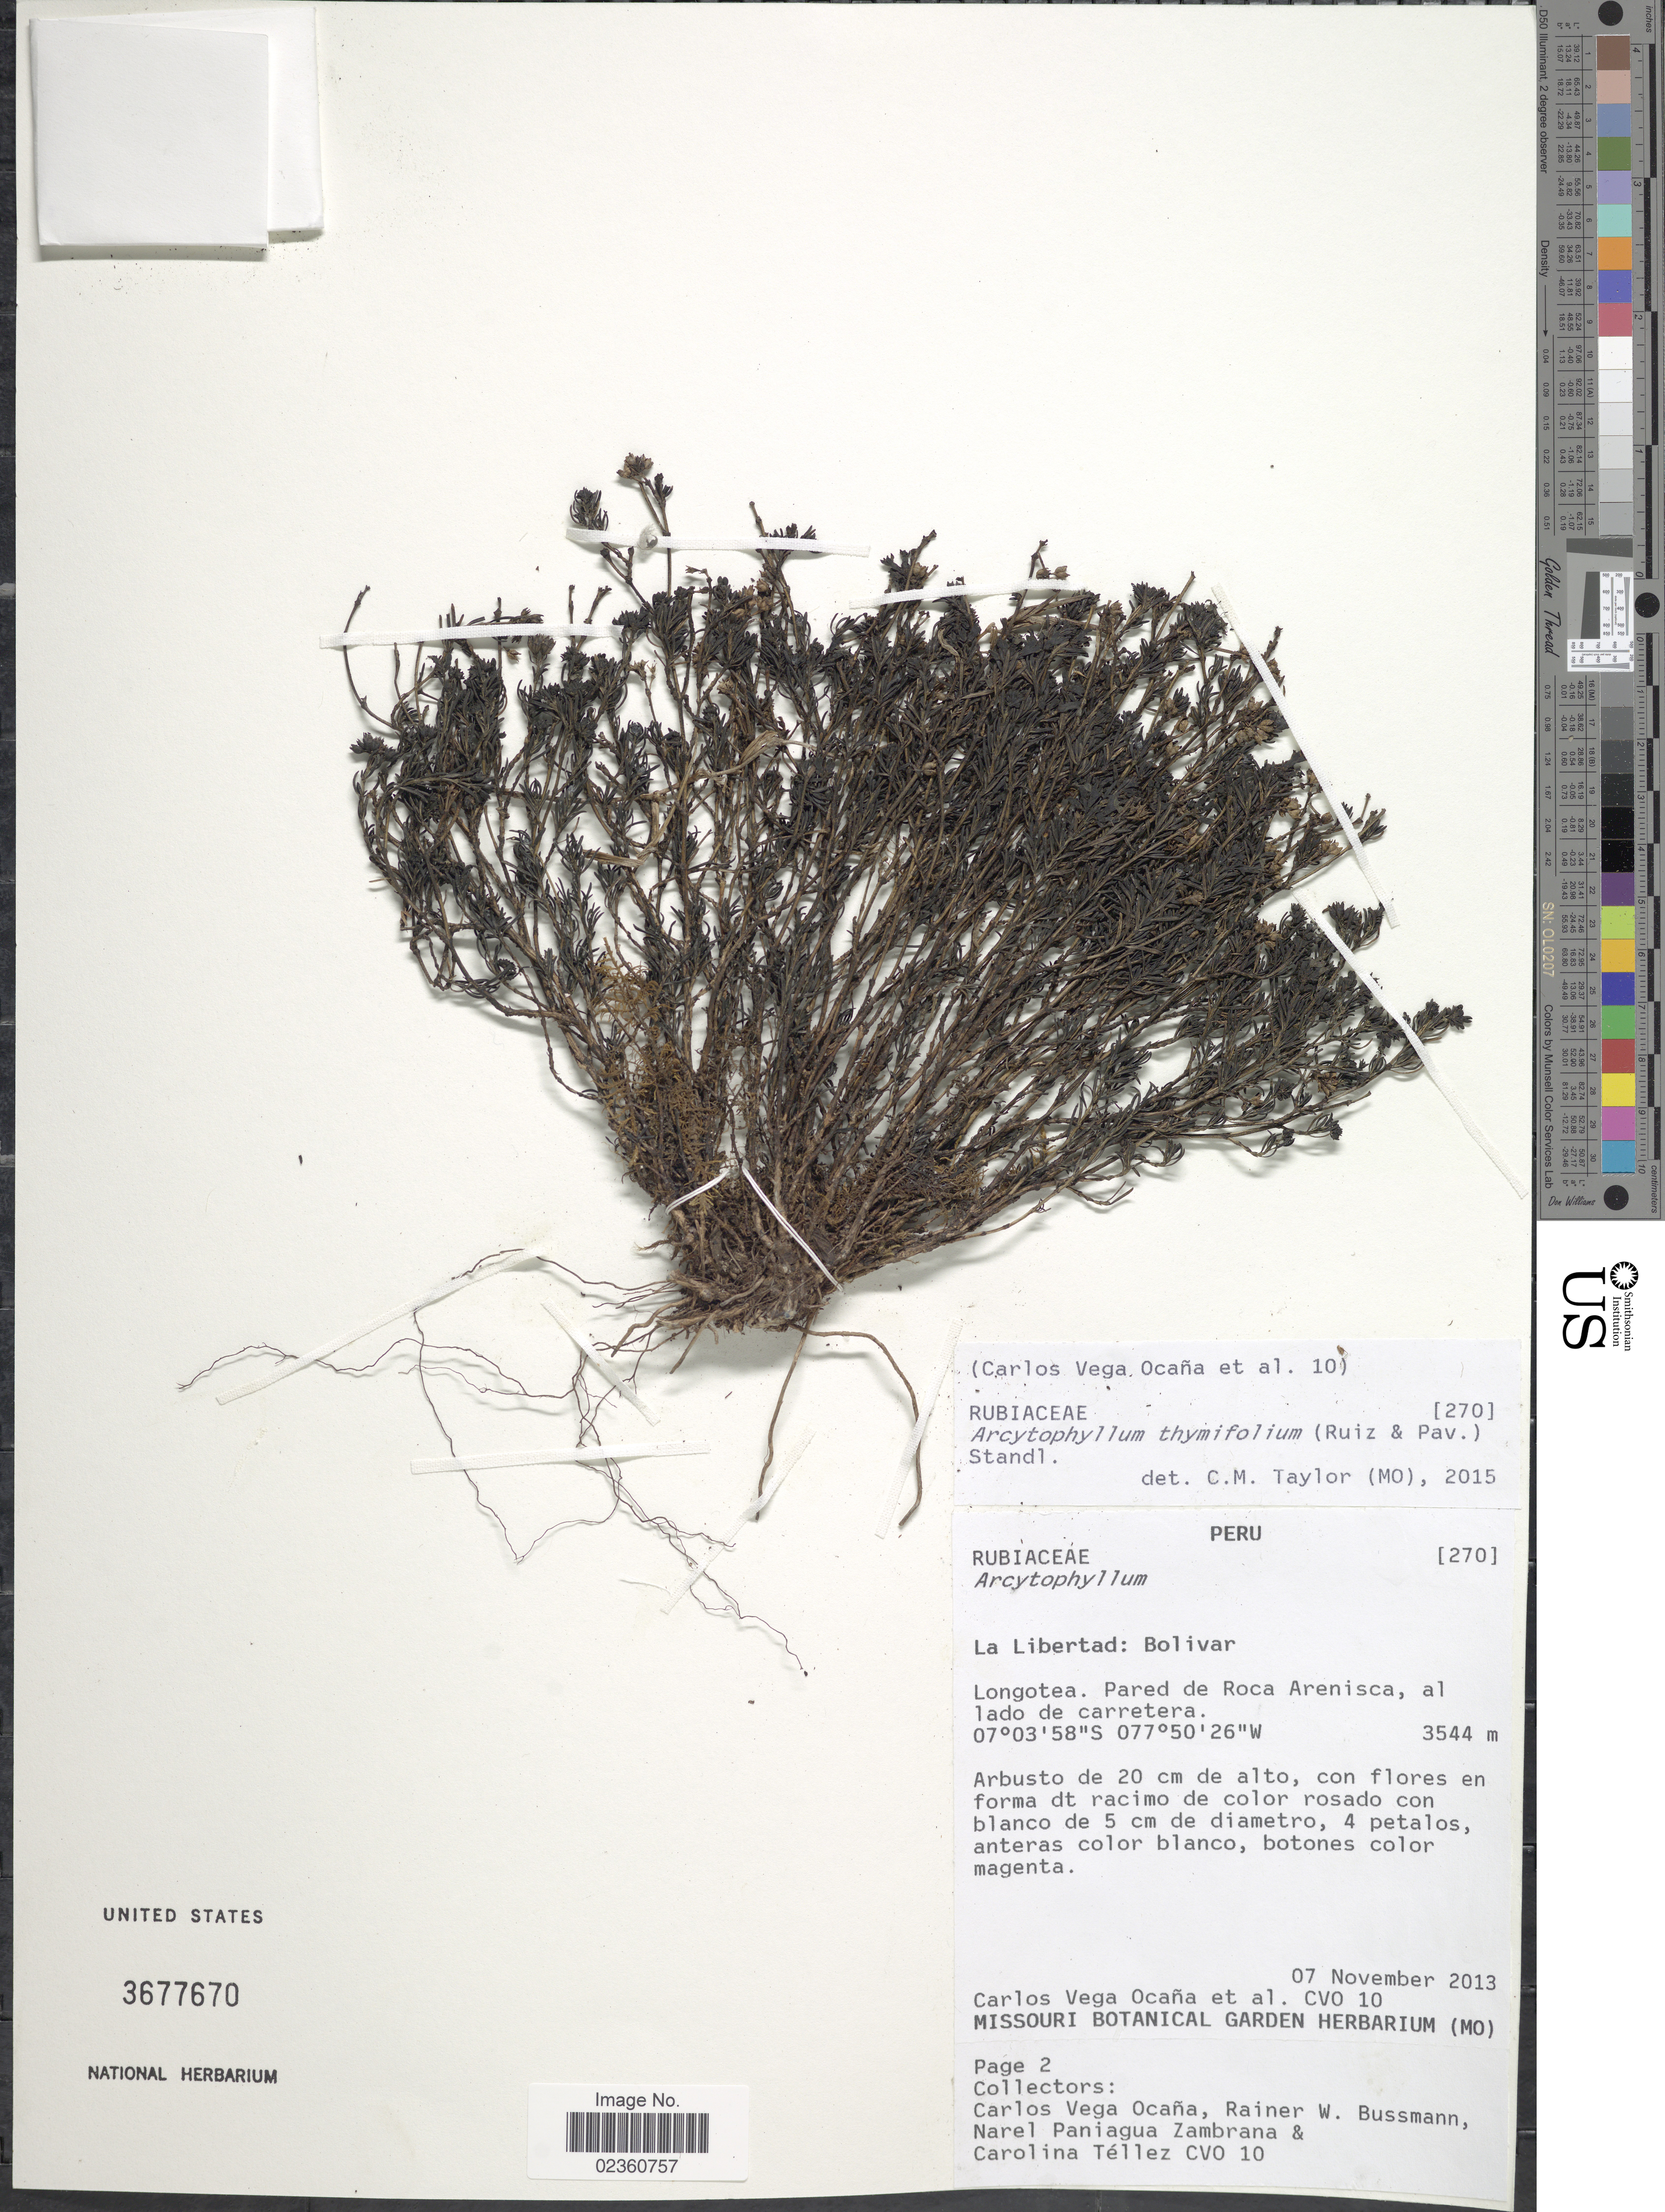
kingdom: Plantae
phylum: Tracheophyta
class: Magnoliopsida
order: Gentianales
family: Rubiaceae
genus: Arcytophyllum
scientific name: Arcytophyllum thymifolium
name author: (Ruiz & Pav.) Standl.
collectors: C. Vega Ocaña, R. W. Bussmann, N. Paniagua Zambrana & C. Téllez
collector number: CVO 10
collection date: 2013-11-07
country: Peru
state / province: La Libertad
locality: Bolivar, Longotea. Pared de Roca Arenisca, al lado de carretera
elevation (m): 3544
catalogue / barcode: US 3677670